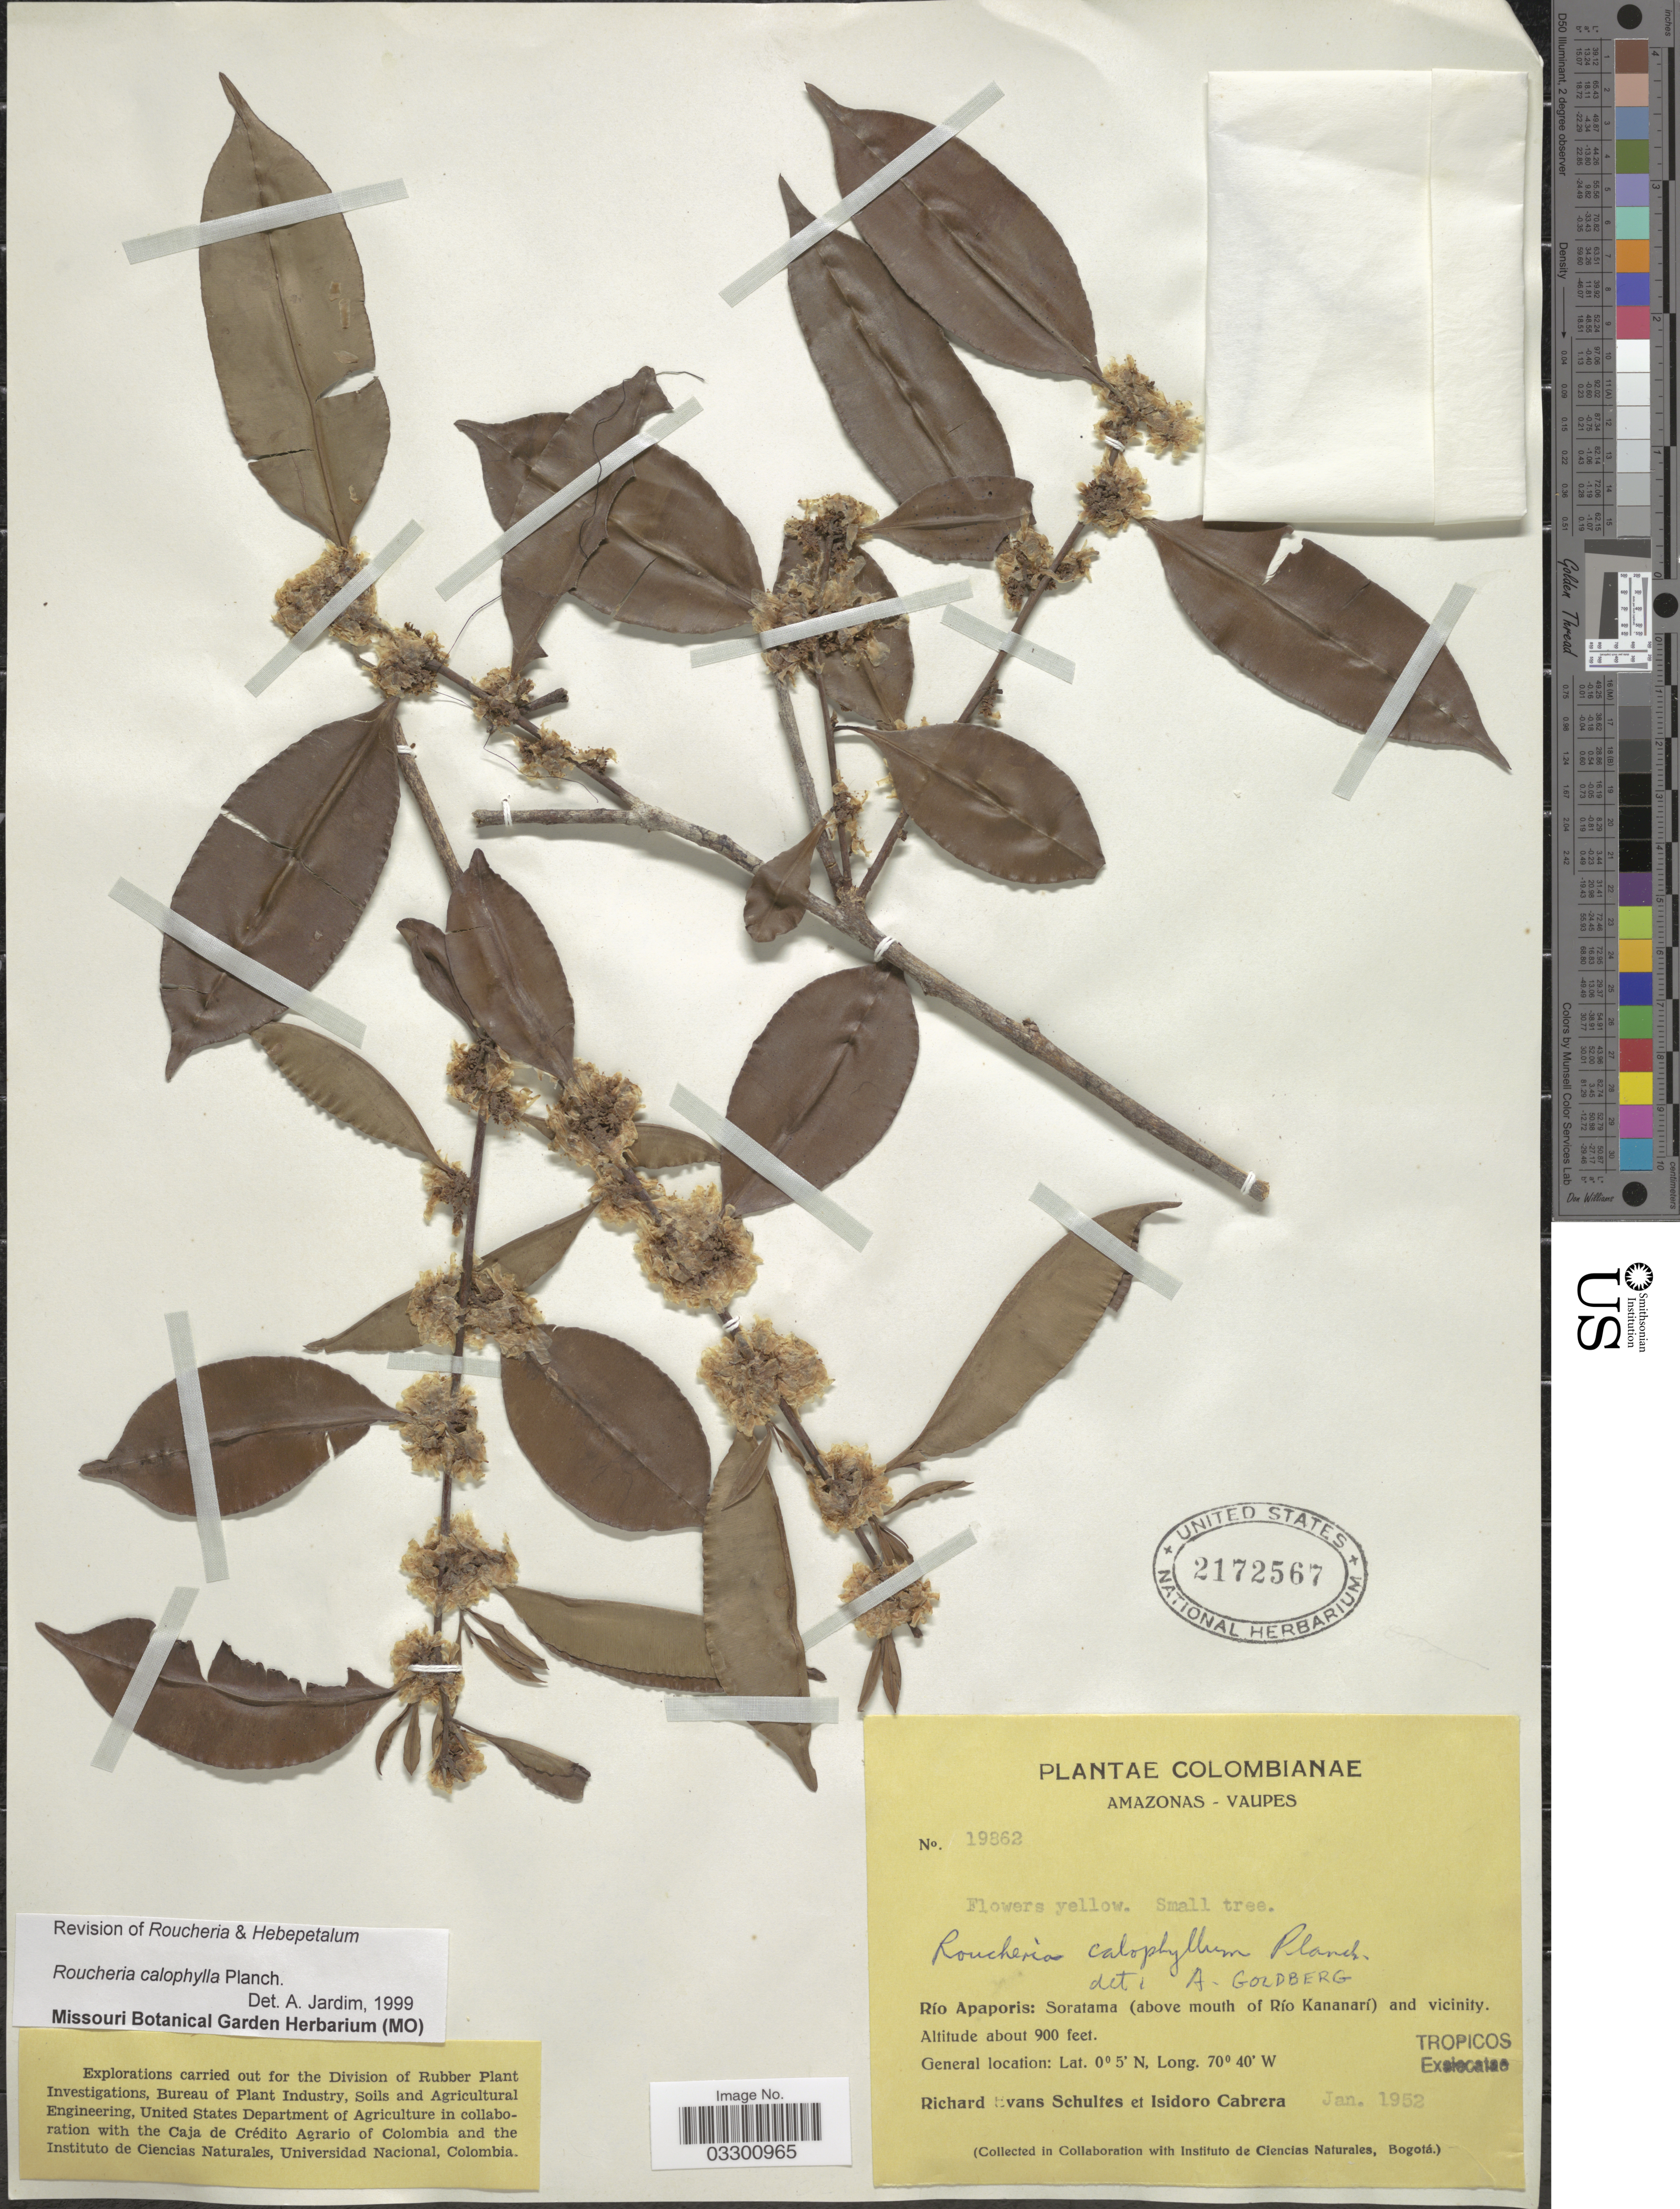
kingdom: Plantae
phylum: Tracheophyta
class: Magnoliopsida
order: Malpighiales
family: Linaceae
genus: Roucheria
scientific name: Roucheria calophylla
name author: Planch.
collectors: E. Schultes & I. Cabrera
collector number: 19862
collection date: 1952-01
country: Colombia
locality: Amazonas- Vaupes. Río Apaporis: Soratama (above mouth of Río Kananarí) and vicinity.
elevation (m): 274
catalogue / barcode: US 2172567